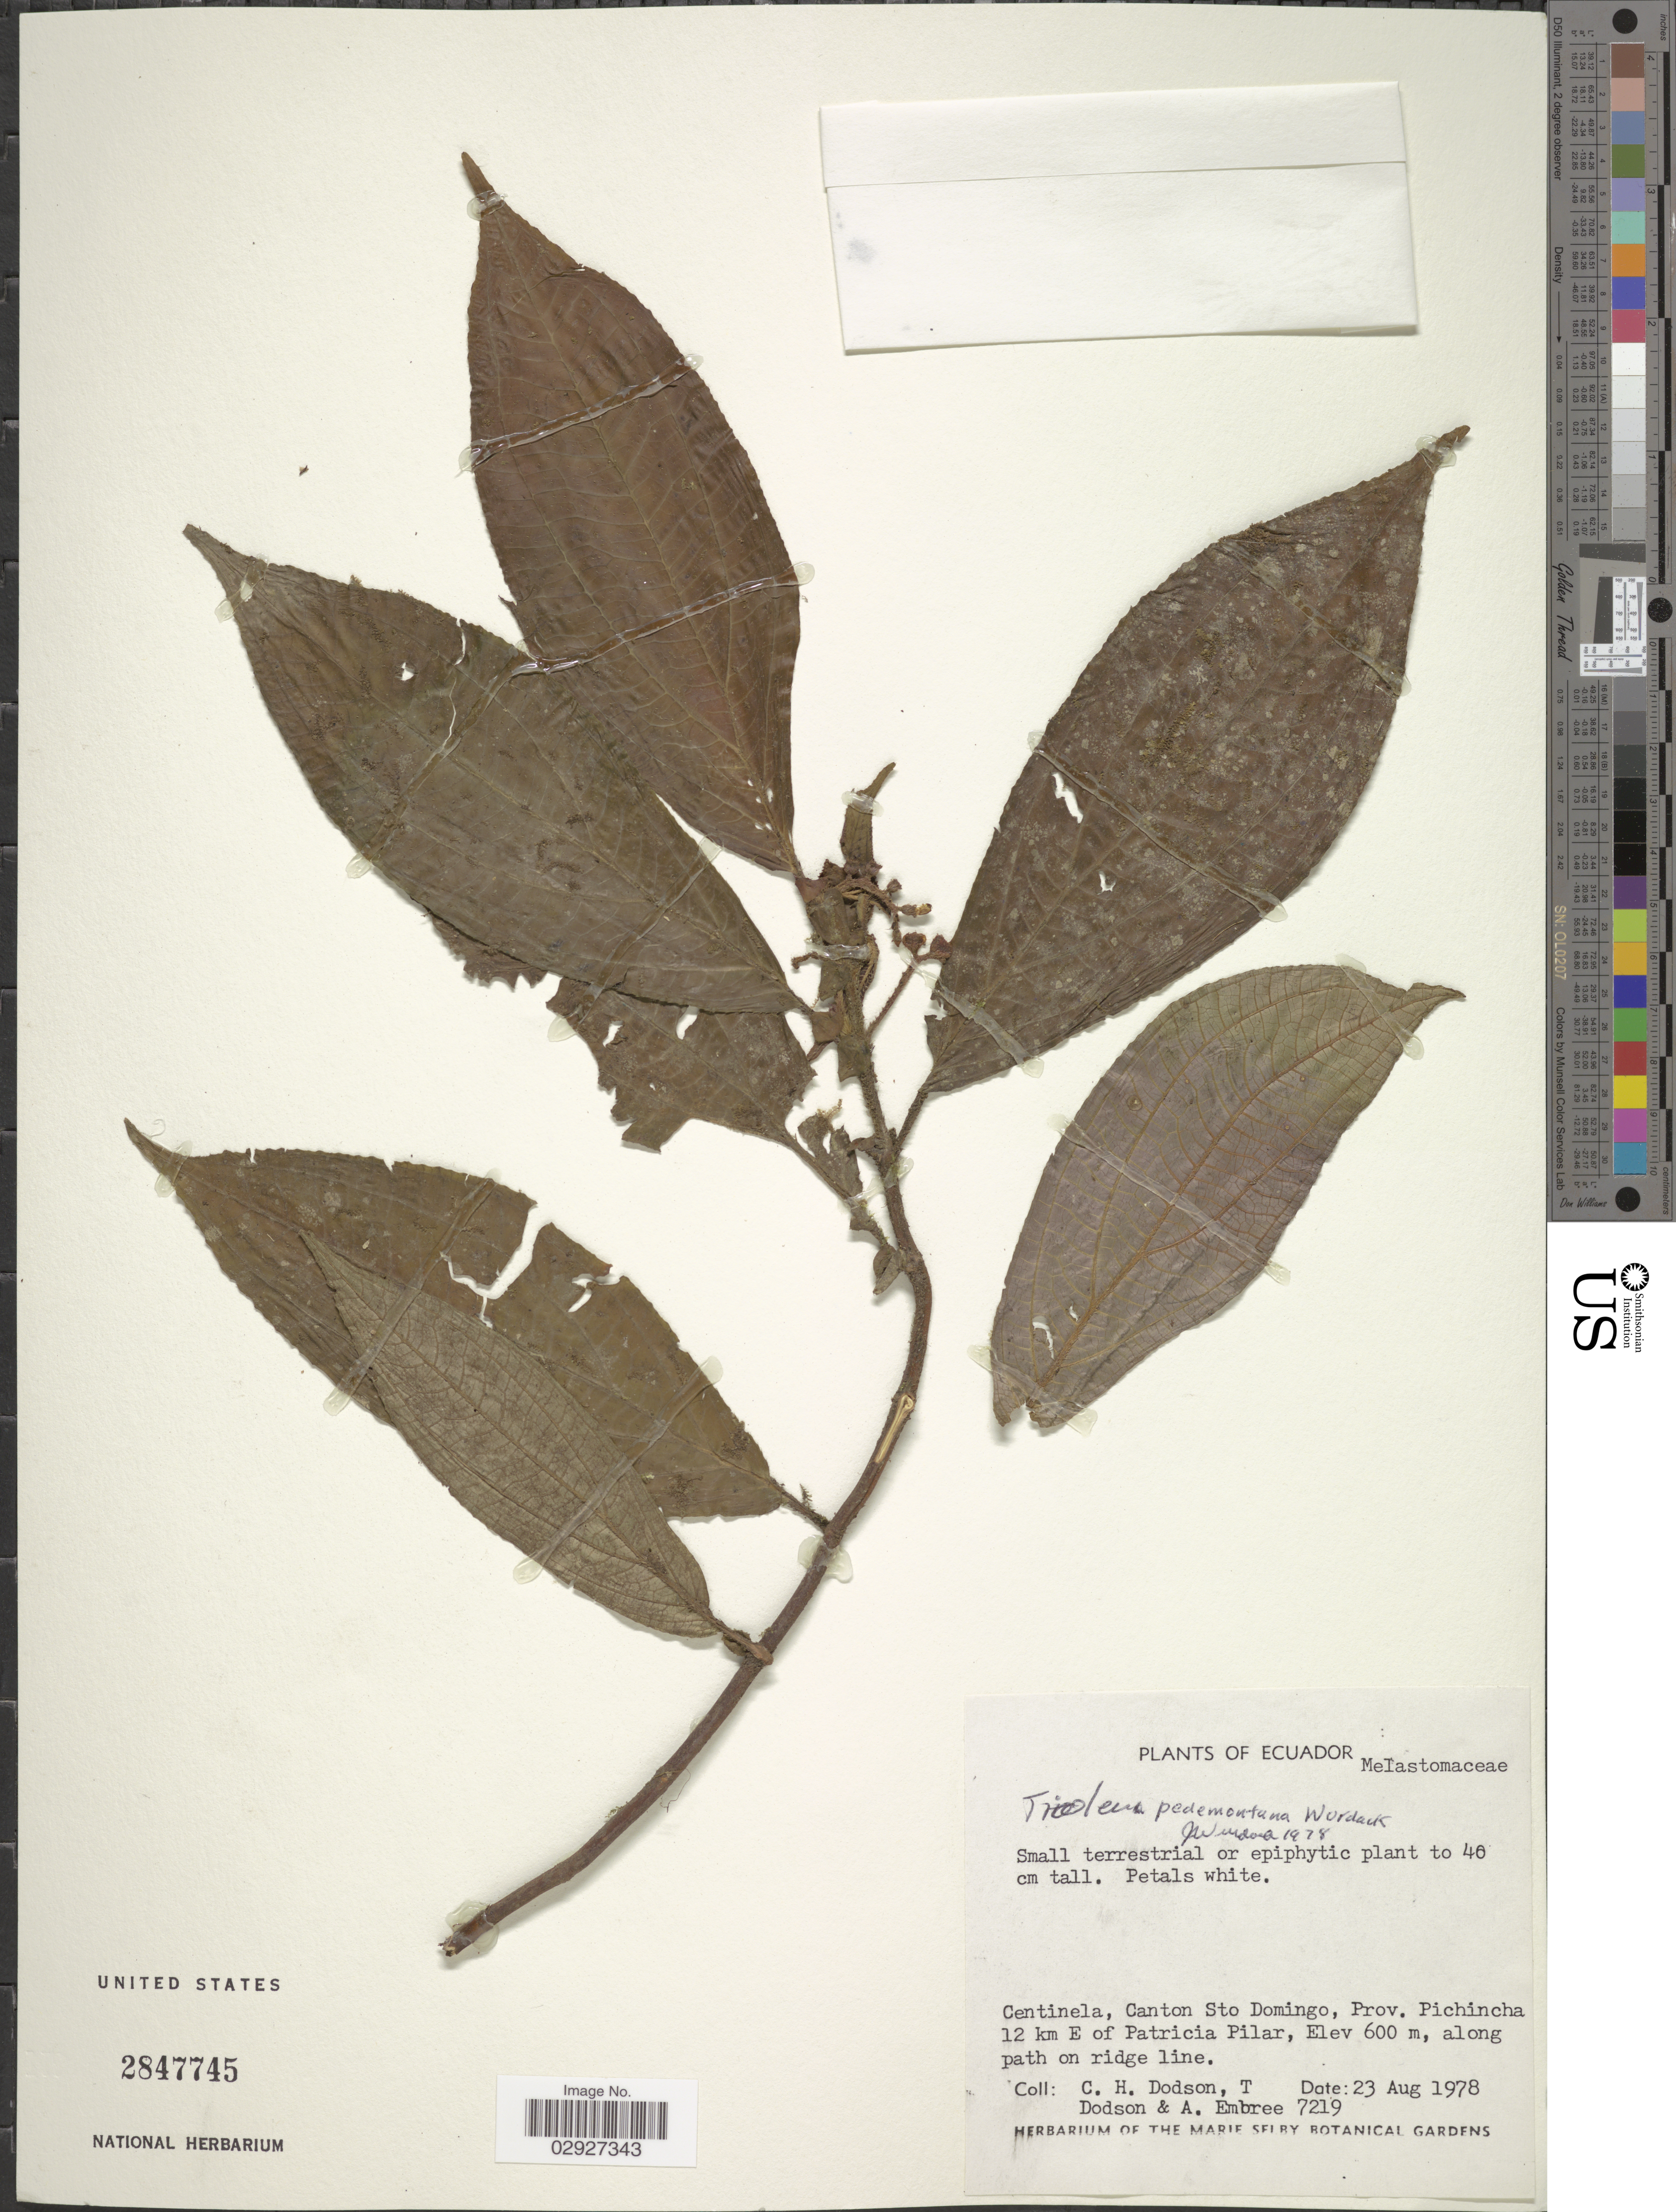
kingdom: Plantae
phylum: Tracheophyta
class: Magnoliopsida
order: Myrtales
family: Melastomataceae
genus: Triolena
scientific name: Triolena pedemontana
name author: Wurdack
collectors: C. H. Dodson, T. Dodson & A. Embree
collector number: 7219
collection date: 1978-08-23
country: Ecuador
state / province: Pichincha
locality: Centinela, Canton Sto Domingo, Prov. Pichincha 12 km E of Patricia Pilar, along path on ridge line.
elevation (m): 600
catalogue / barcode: US 2847745